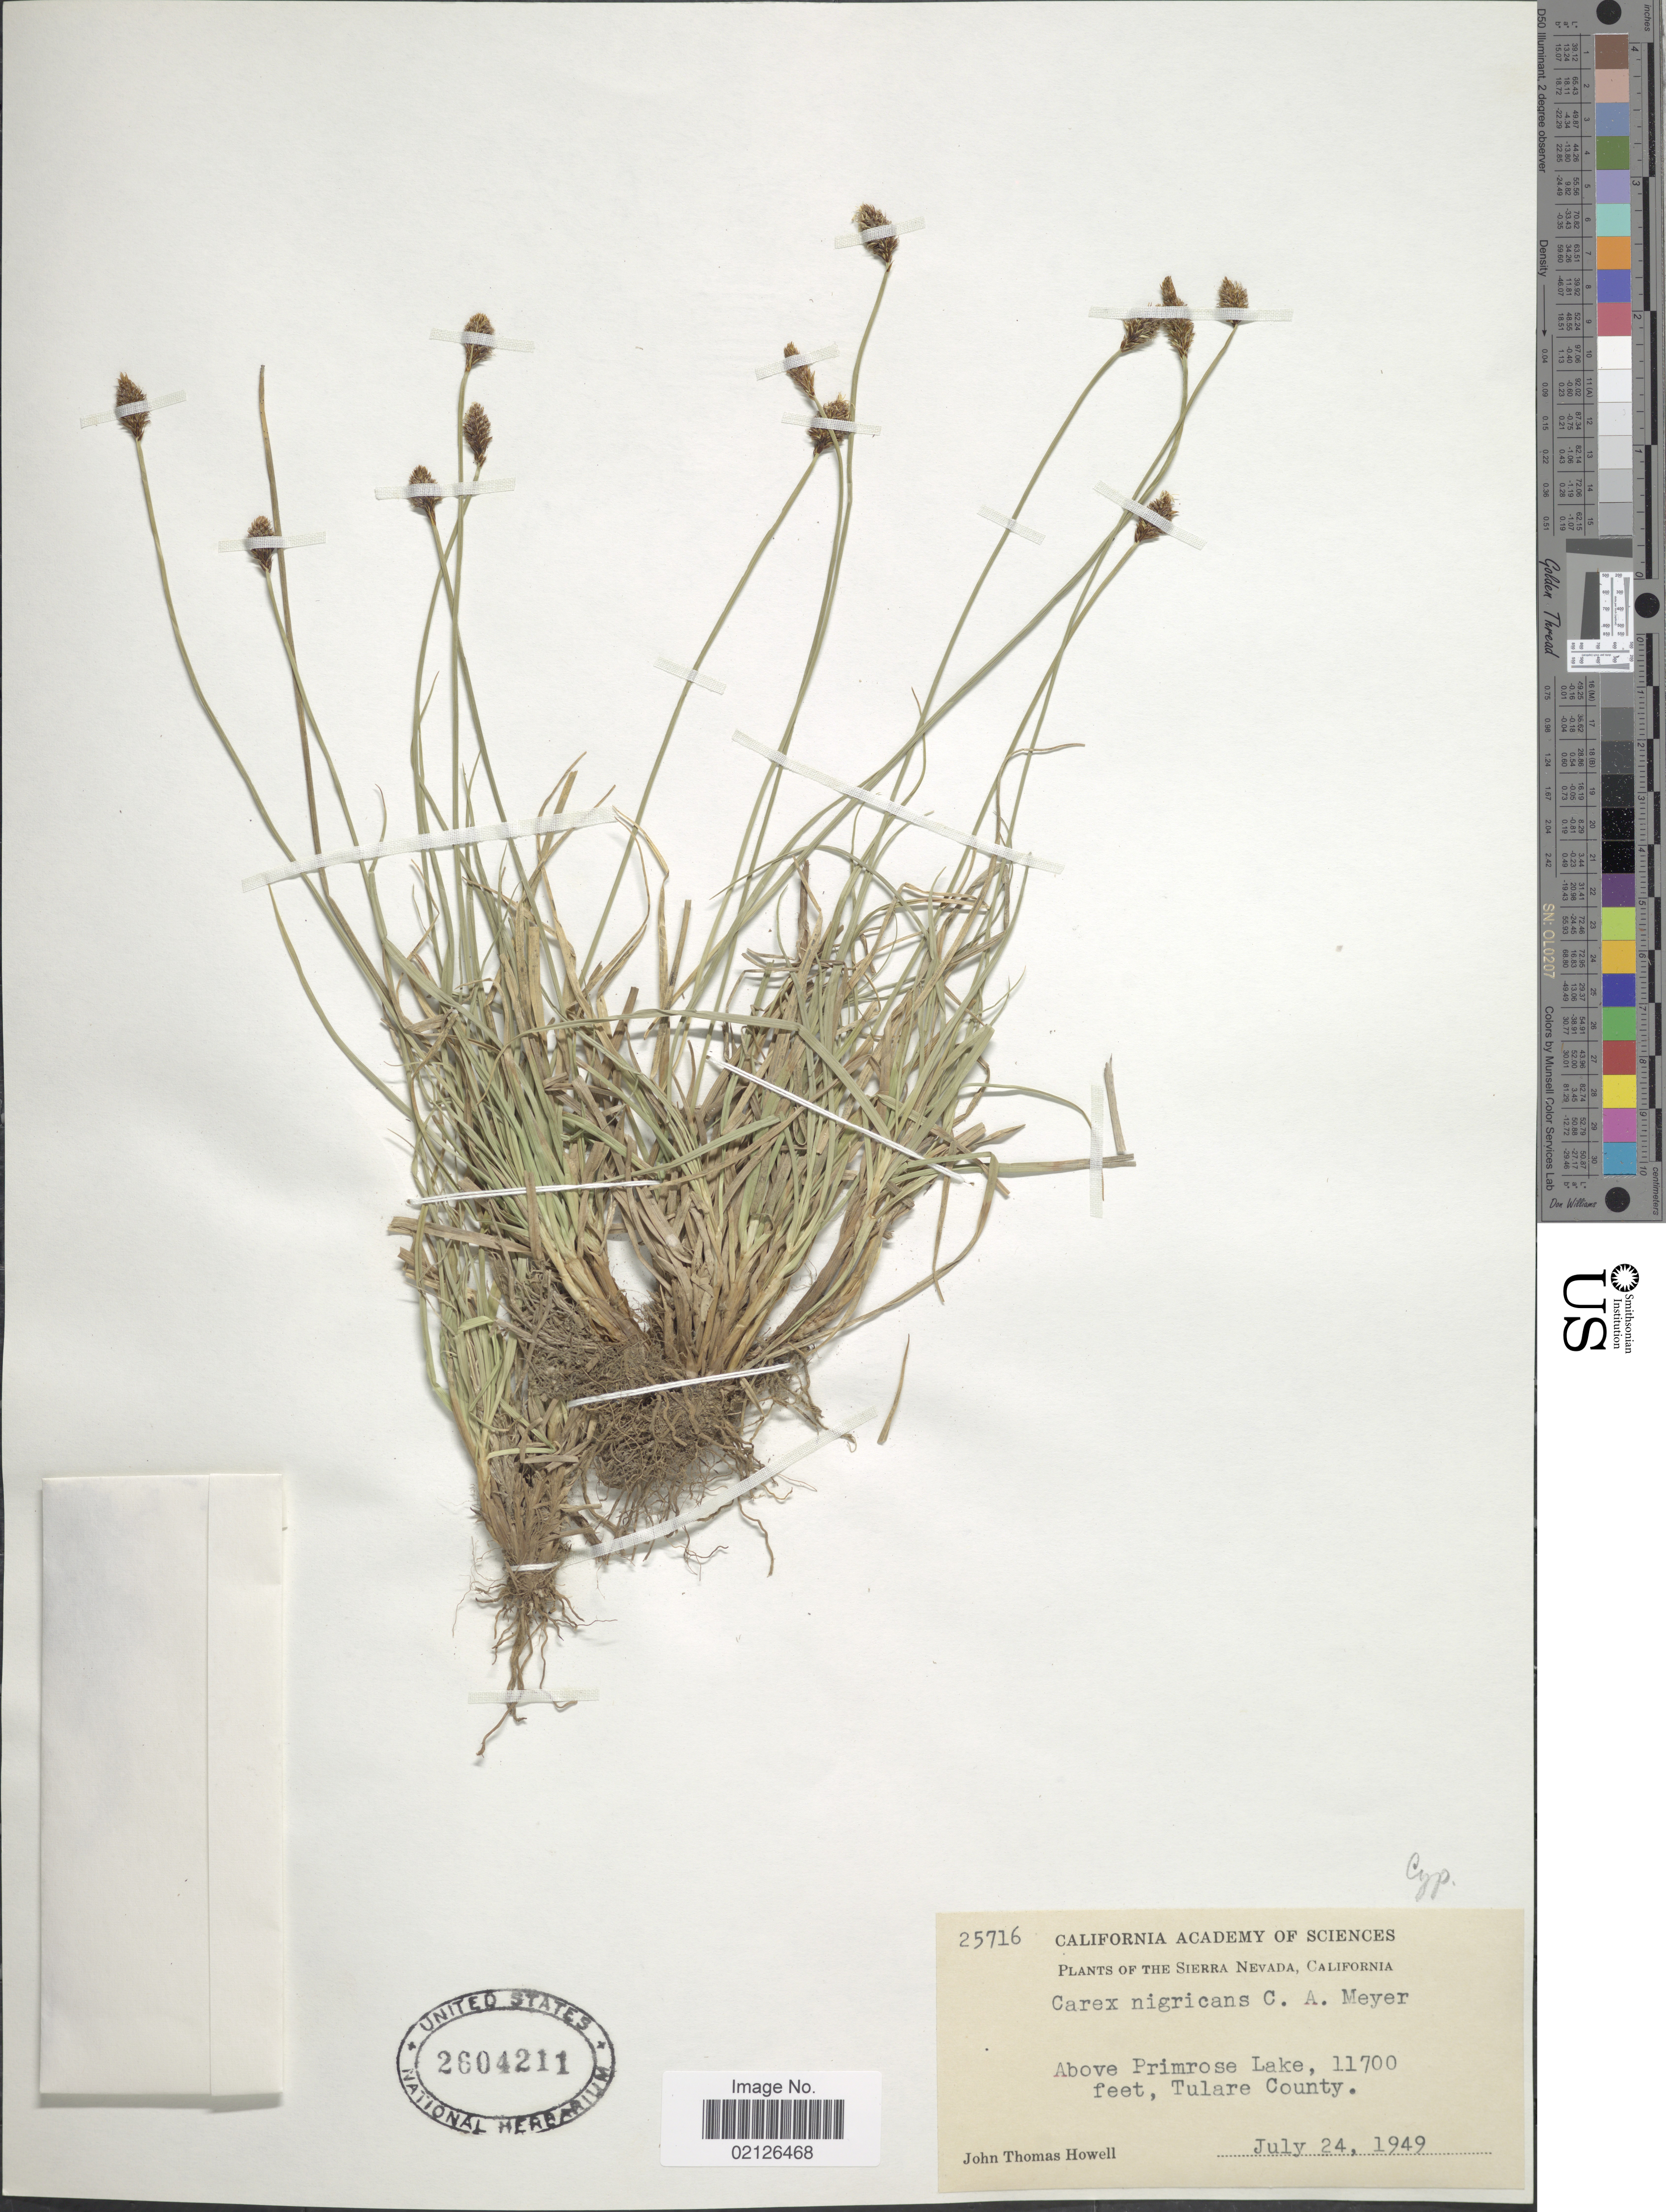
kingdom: Plantae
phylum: Tracheophyta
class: Liliopsida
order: Poales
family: Cyperaceae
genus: Carex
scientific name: Carex nigricans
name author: C.A. Mey.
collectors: J. T. Howell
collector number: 25716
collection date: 1949-07-24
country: United States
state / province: California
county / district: Tulare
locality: The Sierra Nevada, Above Primrose Lake, Tulare County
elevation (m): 3566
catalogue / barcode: US 2604211